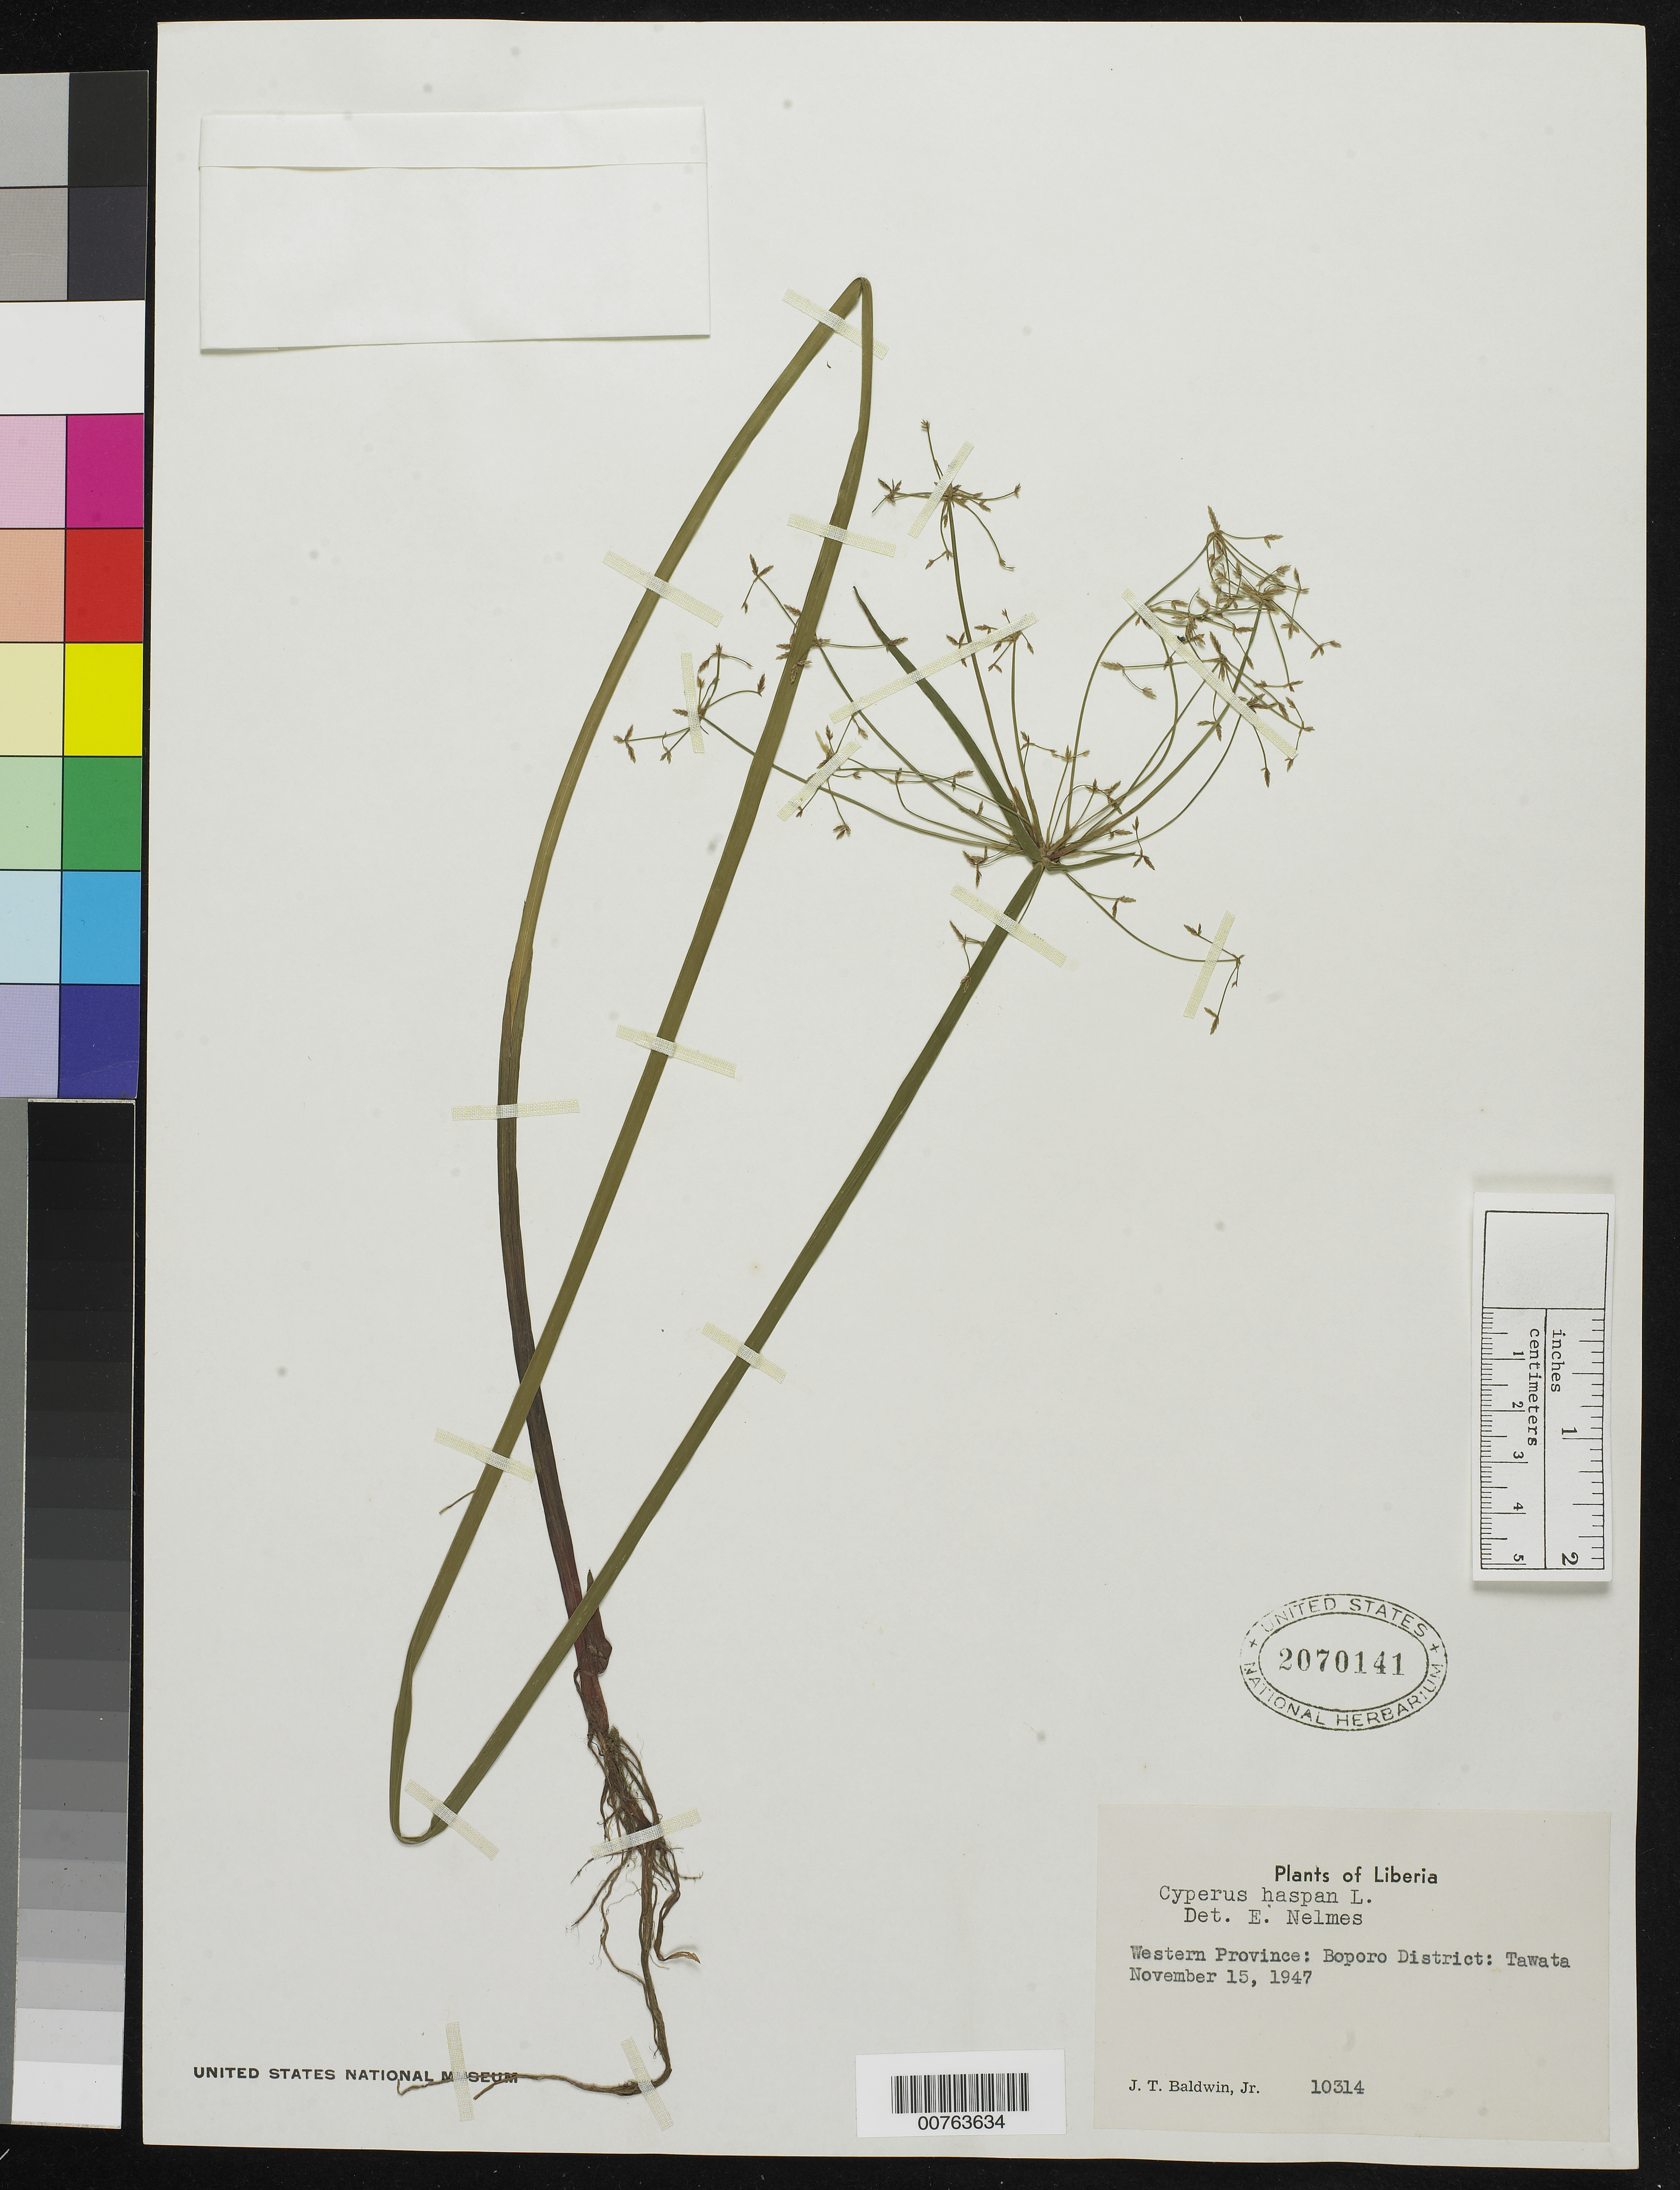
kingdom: Plantae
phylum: Tracheophyta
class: Liliopsida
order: Poales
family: Cyperaceae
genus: Cyperus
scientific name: Cyperus haspan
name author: L.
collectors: J. T. Baldwin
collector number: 10314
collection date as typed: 15 Nov 1947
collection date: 1947-11-15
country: Liberia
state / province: Gbarpolu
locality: Western Province: Boporo District, Tawata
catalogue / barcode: US 2070141